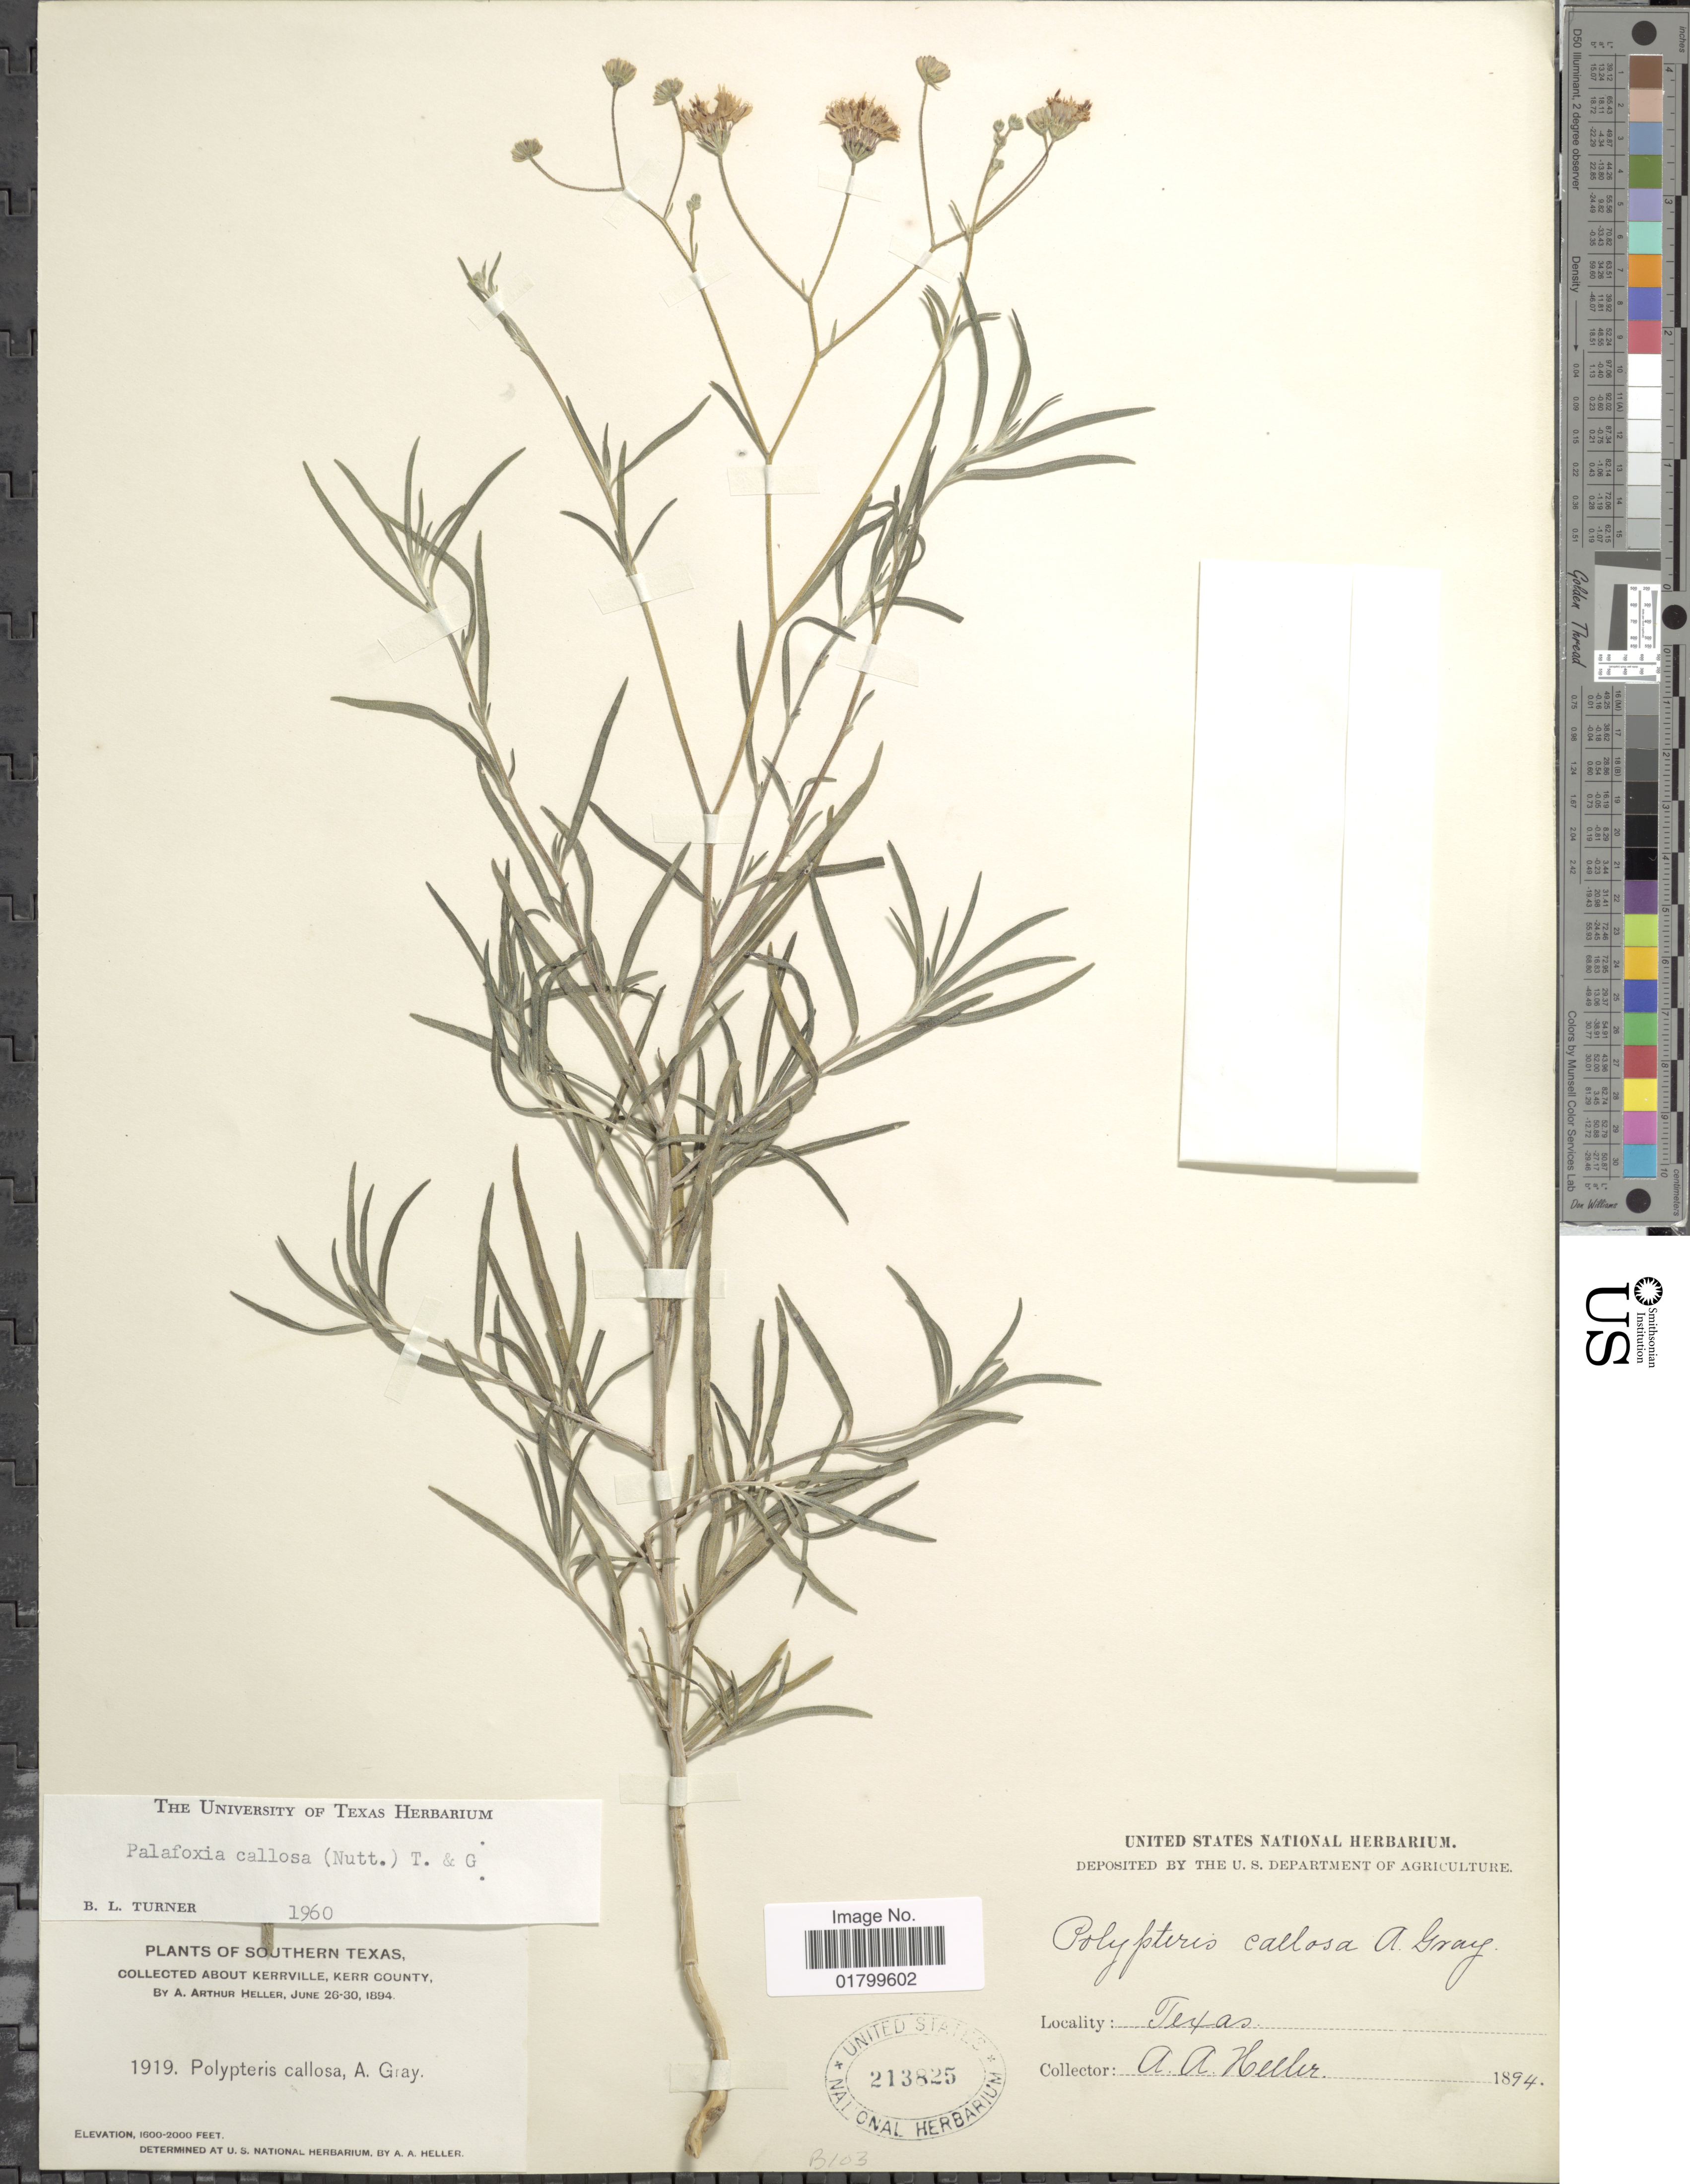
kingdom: Plantae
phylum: Tracheophyta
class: Magnoliopsida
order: Asterales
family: Asteraceae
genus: Palafoxia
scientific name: Palafoxia callosa var. callosa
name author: (Nutt.) Torr. & A. Gray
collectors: A. A. Heller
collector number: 1919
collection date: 1894-06-26/1894-06-30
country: United States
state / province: Texas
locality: Southern Texas, About Kerrville, Kerr County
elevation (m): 488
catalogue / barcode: US 213825